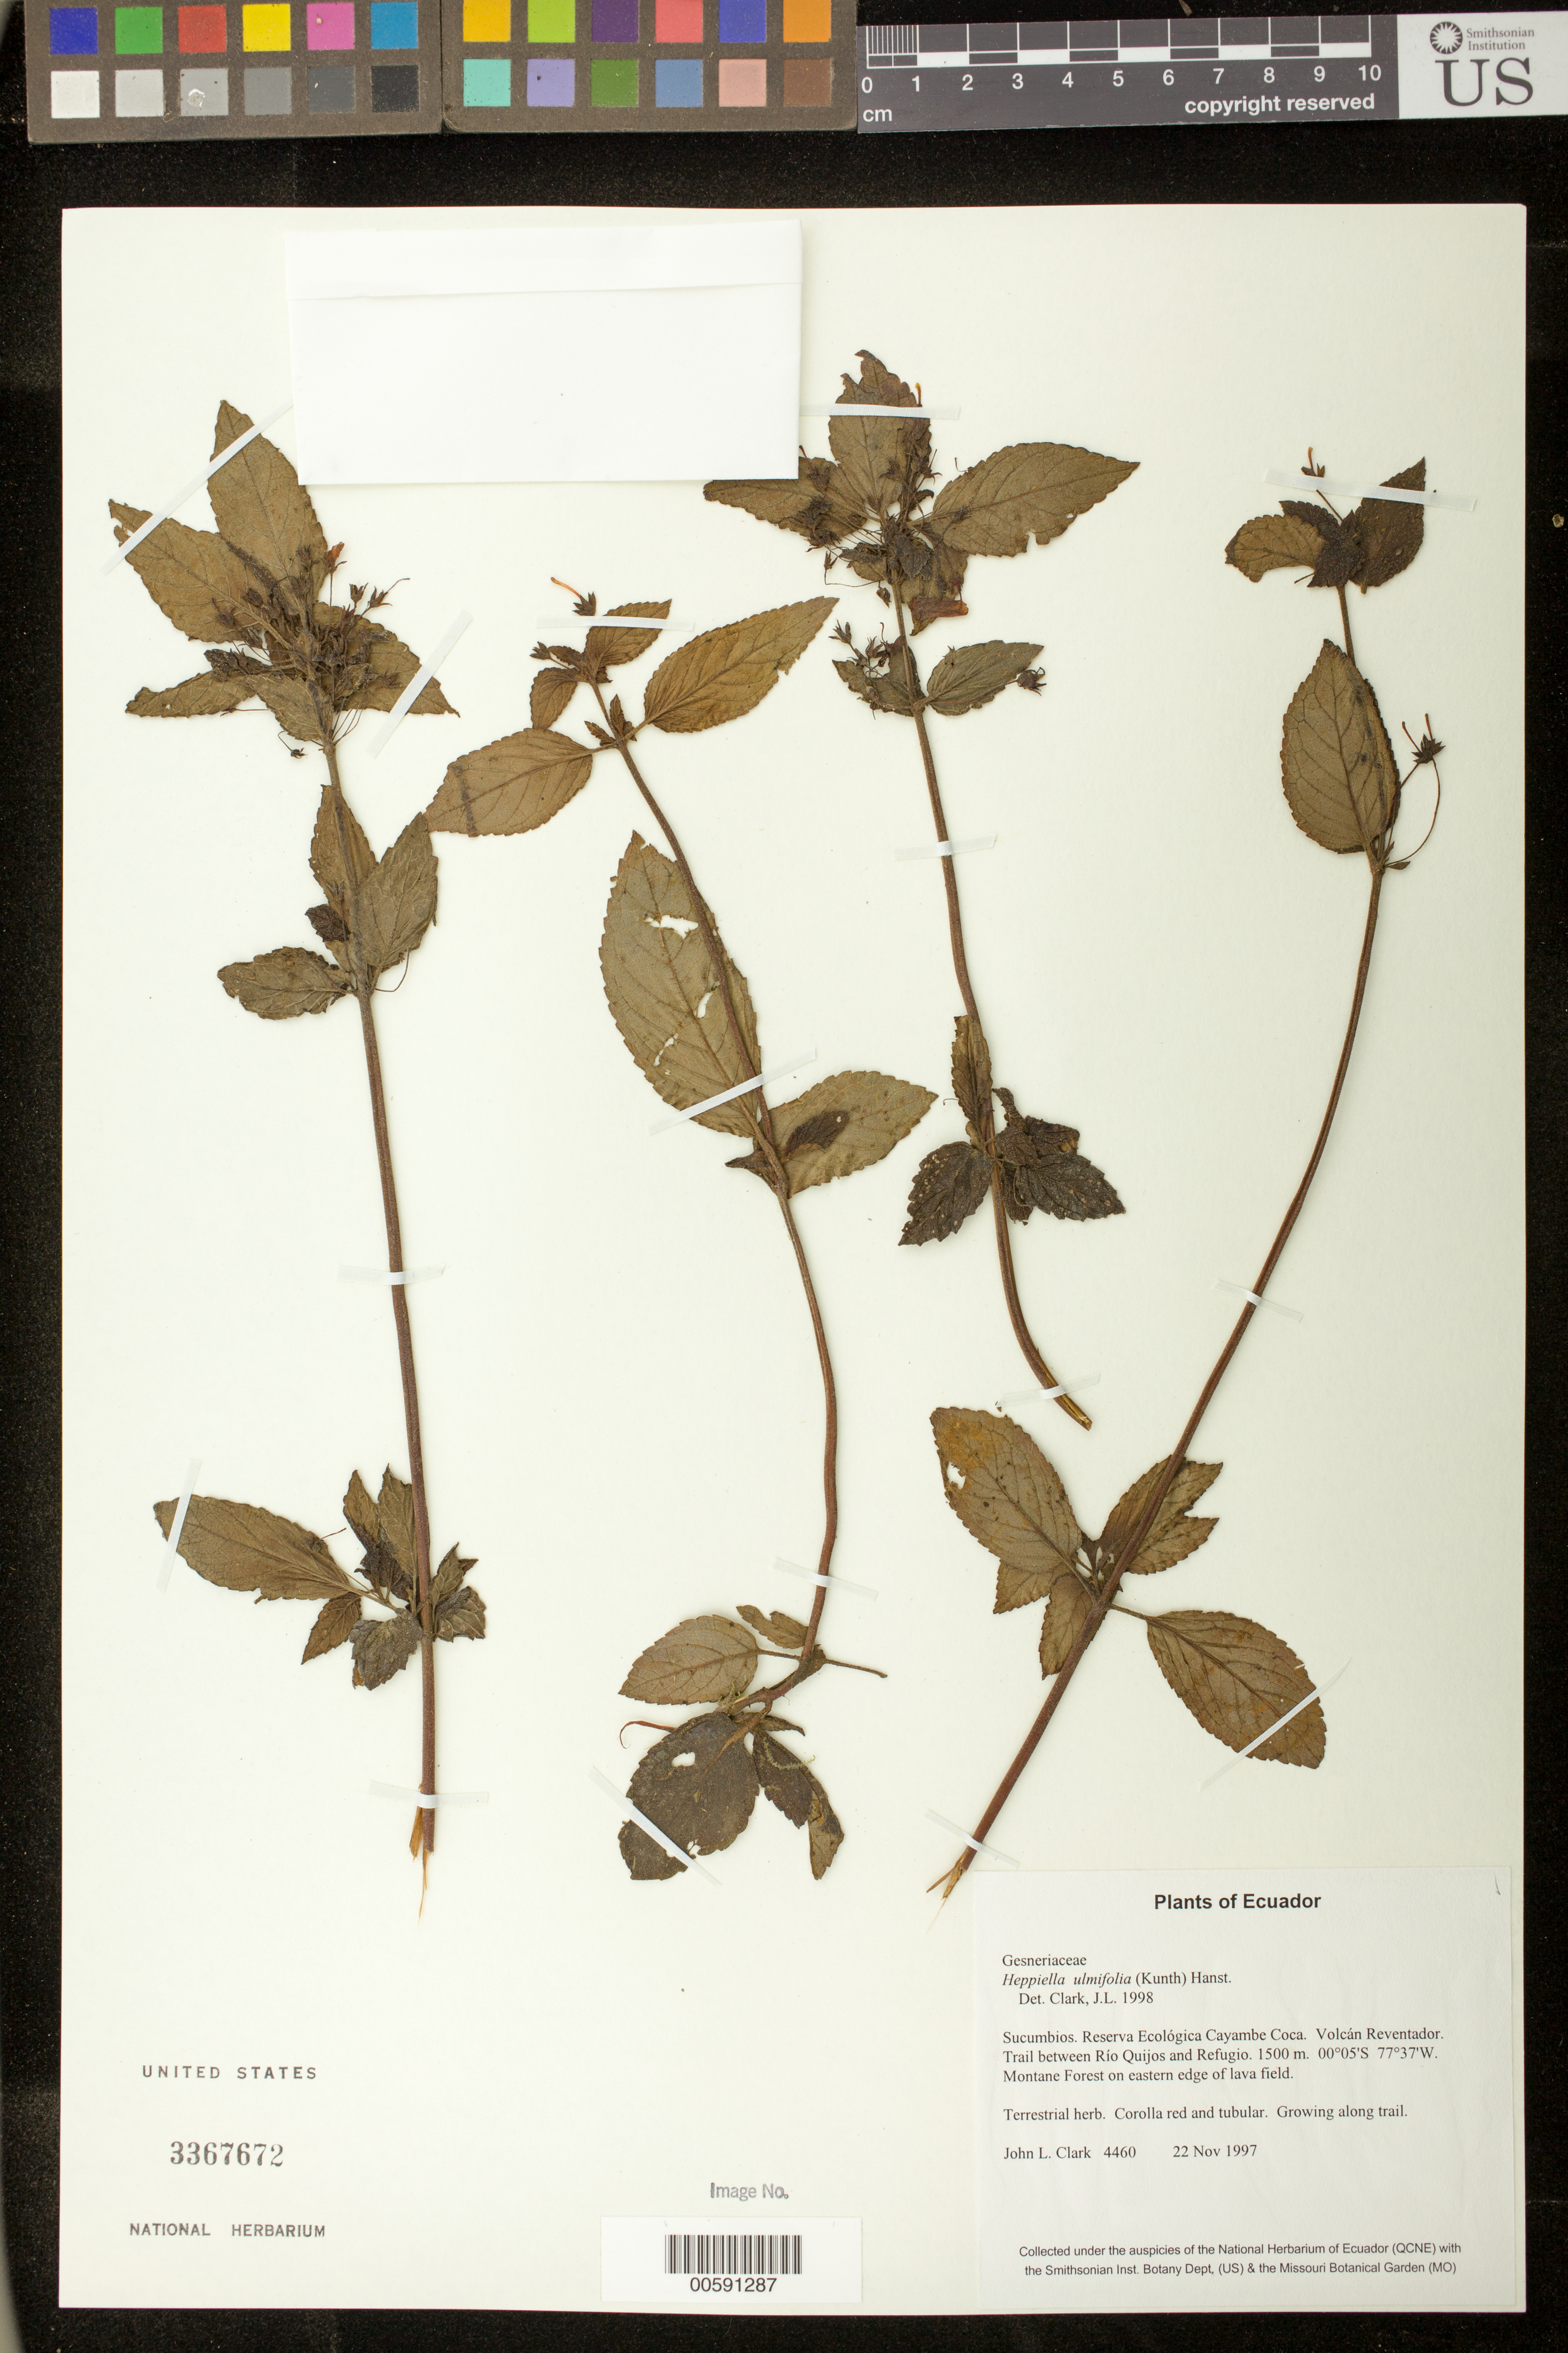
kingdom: Plantae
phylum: Tracheophyta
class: Magnoliopsida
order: Lamiales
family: Gesneriaceae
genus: Heppiella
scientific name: Heppiella ulmifolia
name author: (Kunth) Hanst.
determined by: Clark, J. L., (SEL), The Marie Selby Botanical Garden (UNITED STATES)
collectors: J. L. Clark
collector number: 4460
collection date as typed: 22 Nov 1997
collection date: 1997-11-22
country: Ecuador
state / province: Sucumbíos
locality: Reserva Ecológica Cayambe Coca. Volcán Reventador. Trail between Río Quijos and Refugio.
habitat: Montane Forest on eastern edge of lava field.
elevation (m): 1500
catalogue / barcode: US 3367672